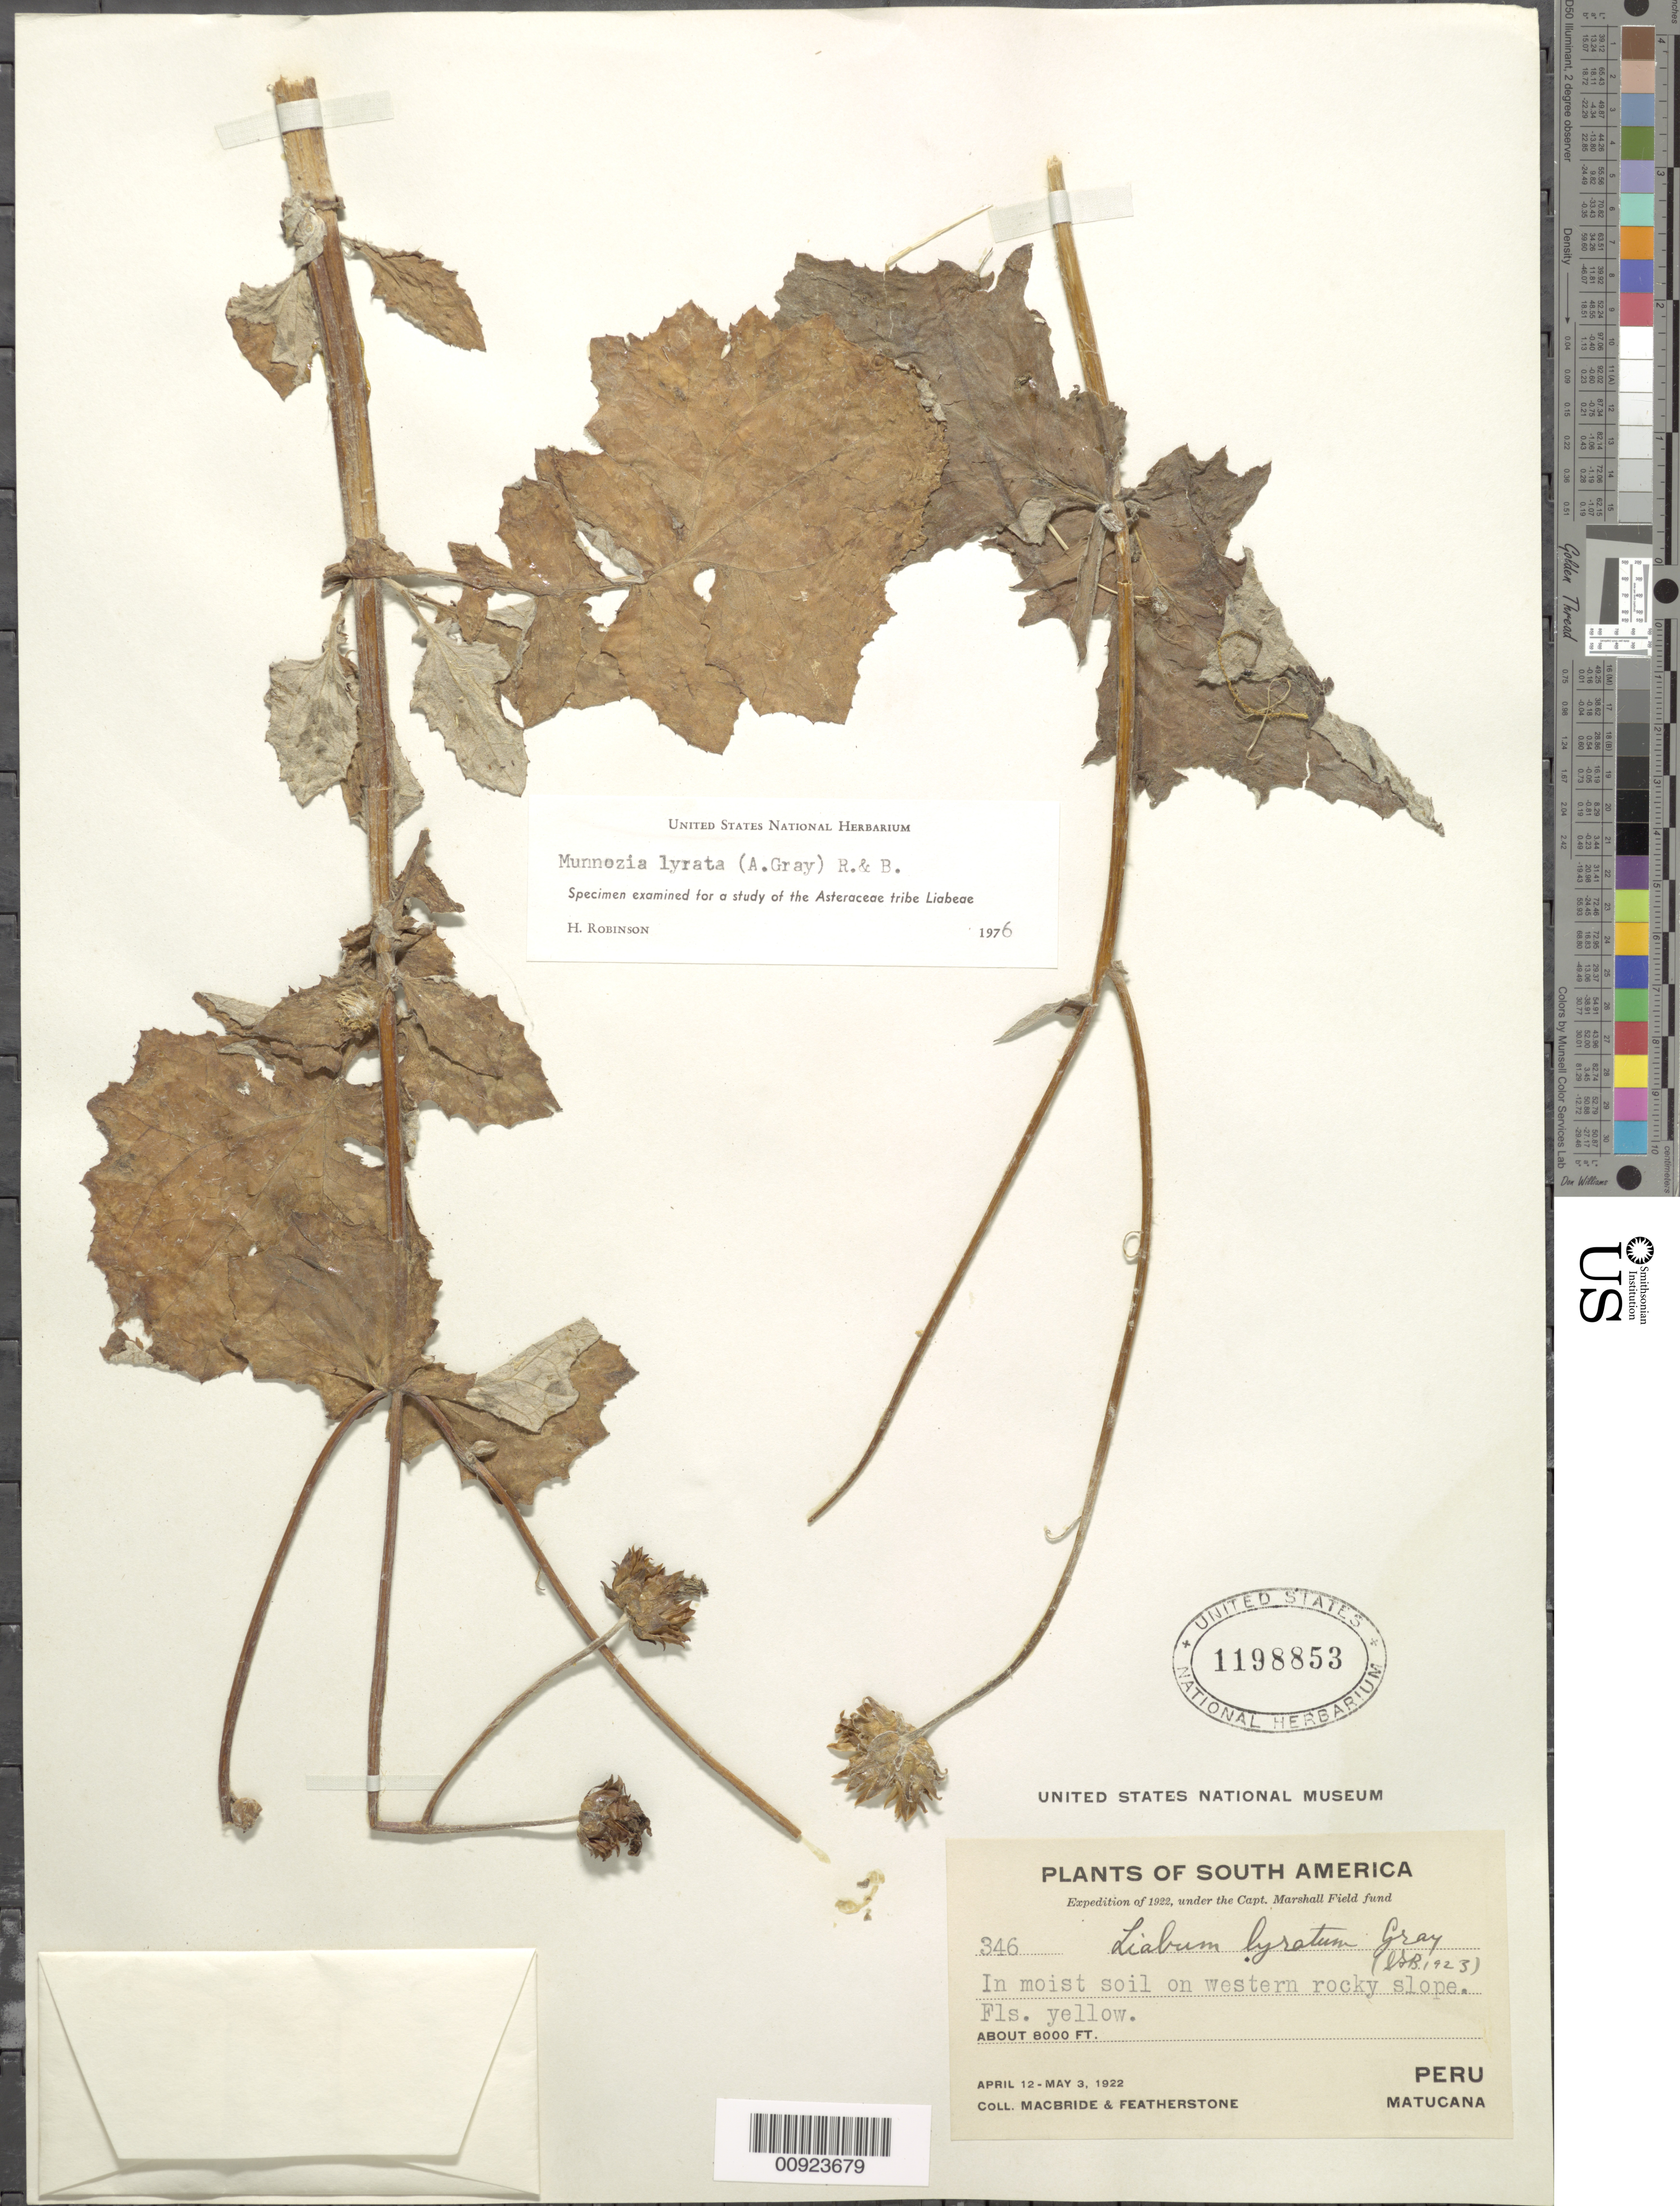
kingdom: Plantae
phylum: Tracheophyta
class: Magnoliopsida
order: Asterales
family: Asteraceae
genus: Munnozia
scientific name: Munnozia lyrata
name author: (A. Gray) H. Rob. & Brettell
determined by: Robinson, Harold E., (US)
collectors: J. F. Macbride & -. Featherstone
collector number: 346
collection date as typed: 12 April 1922 to 3 May 1922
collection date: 1922-04-12/1922-05-03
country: Peru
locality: Matucana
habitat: Moist soil on western rocky slope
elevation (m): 2438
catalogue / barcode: US 1198853